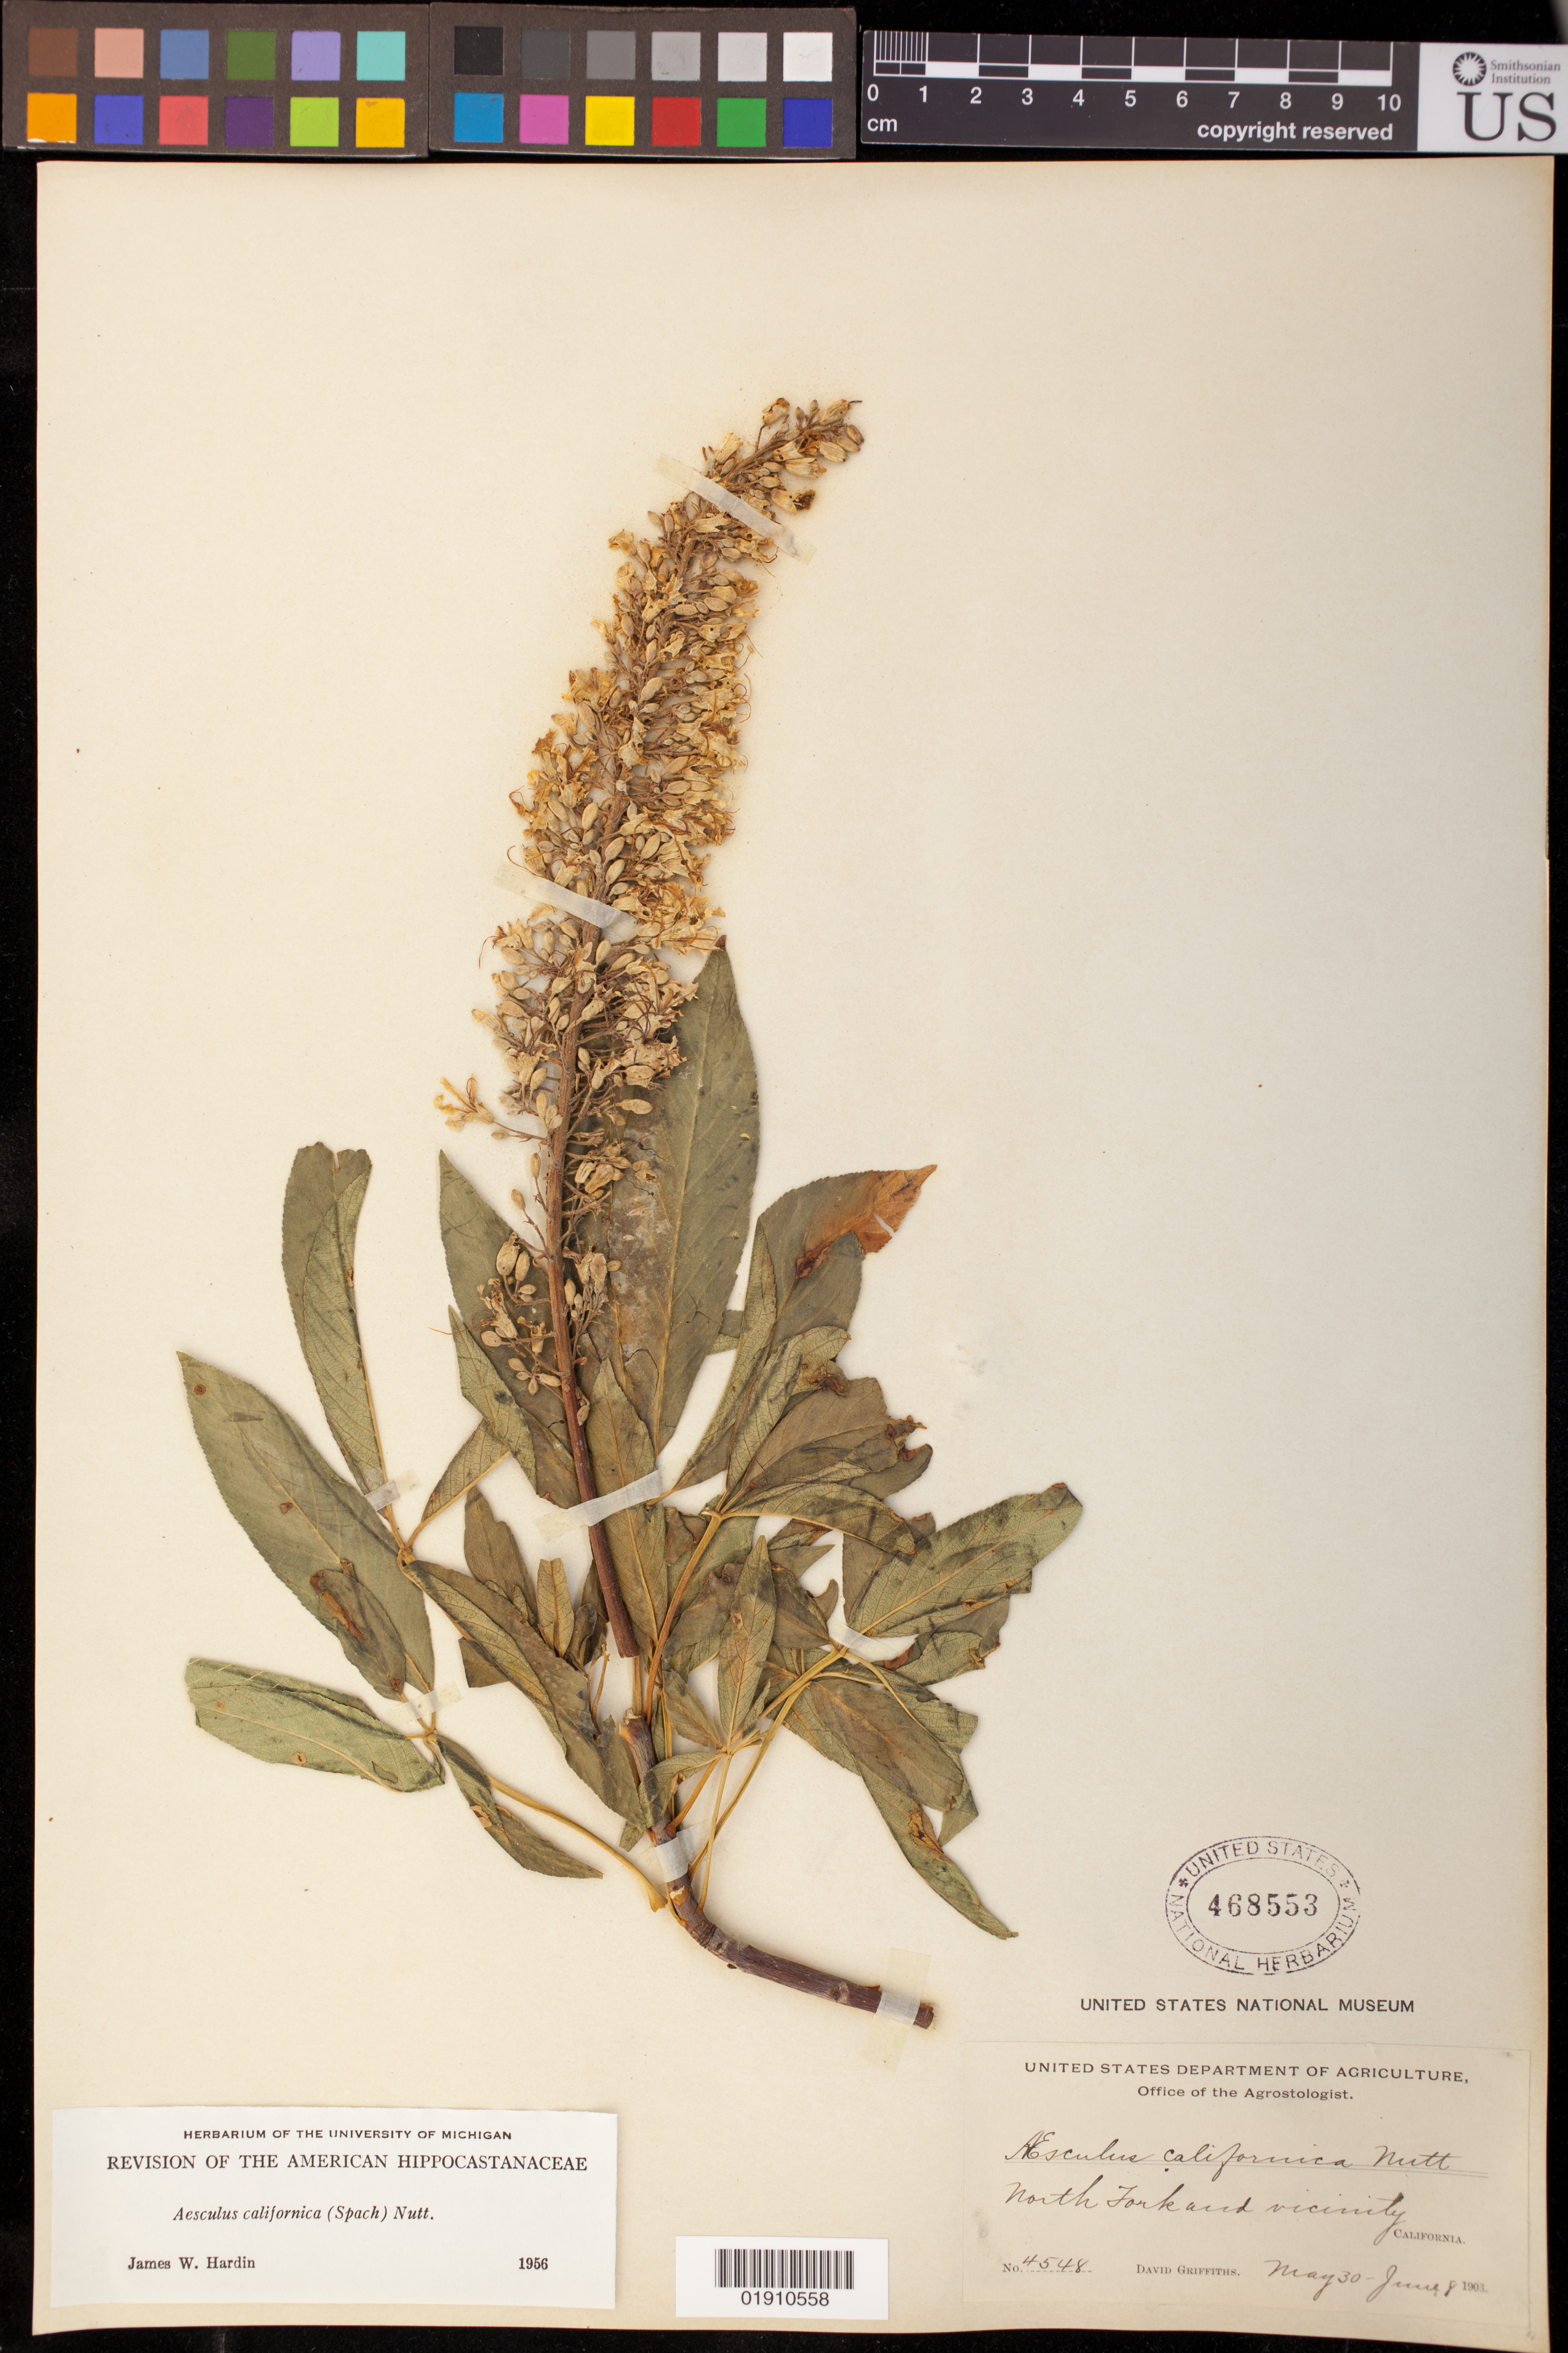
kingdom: Plantae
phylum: Tracheophyta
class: Magnoliopsida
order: Sapindales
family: Sapindaceae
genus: Aesculus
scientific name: Aesculus californica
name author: (Spach) Nutt.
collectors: D. Griffiths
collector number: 4548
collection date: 1903-05-30/1903-06-08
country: United States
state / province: California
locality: North Fork and vicinity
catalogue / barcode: US 468553